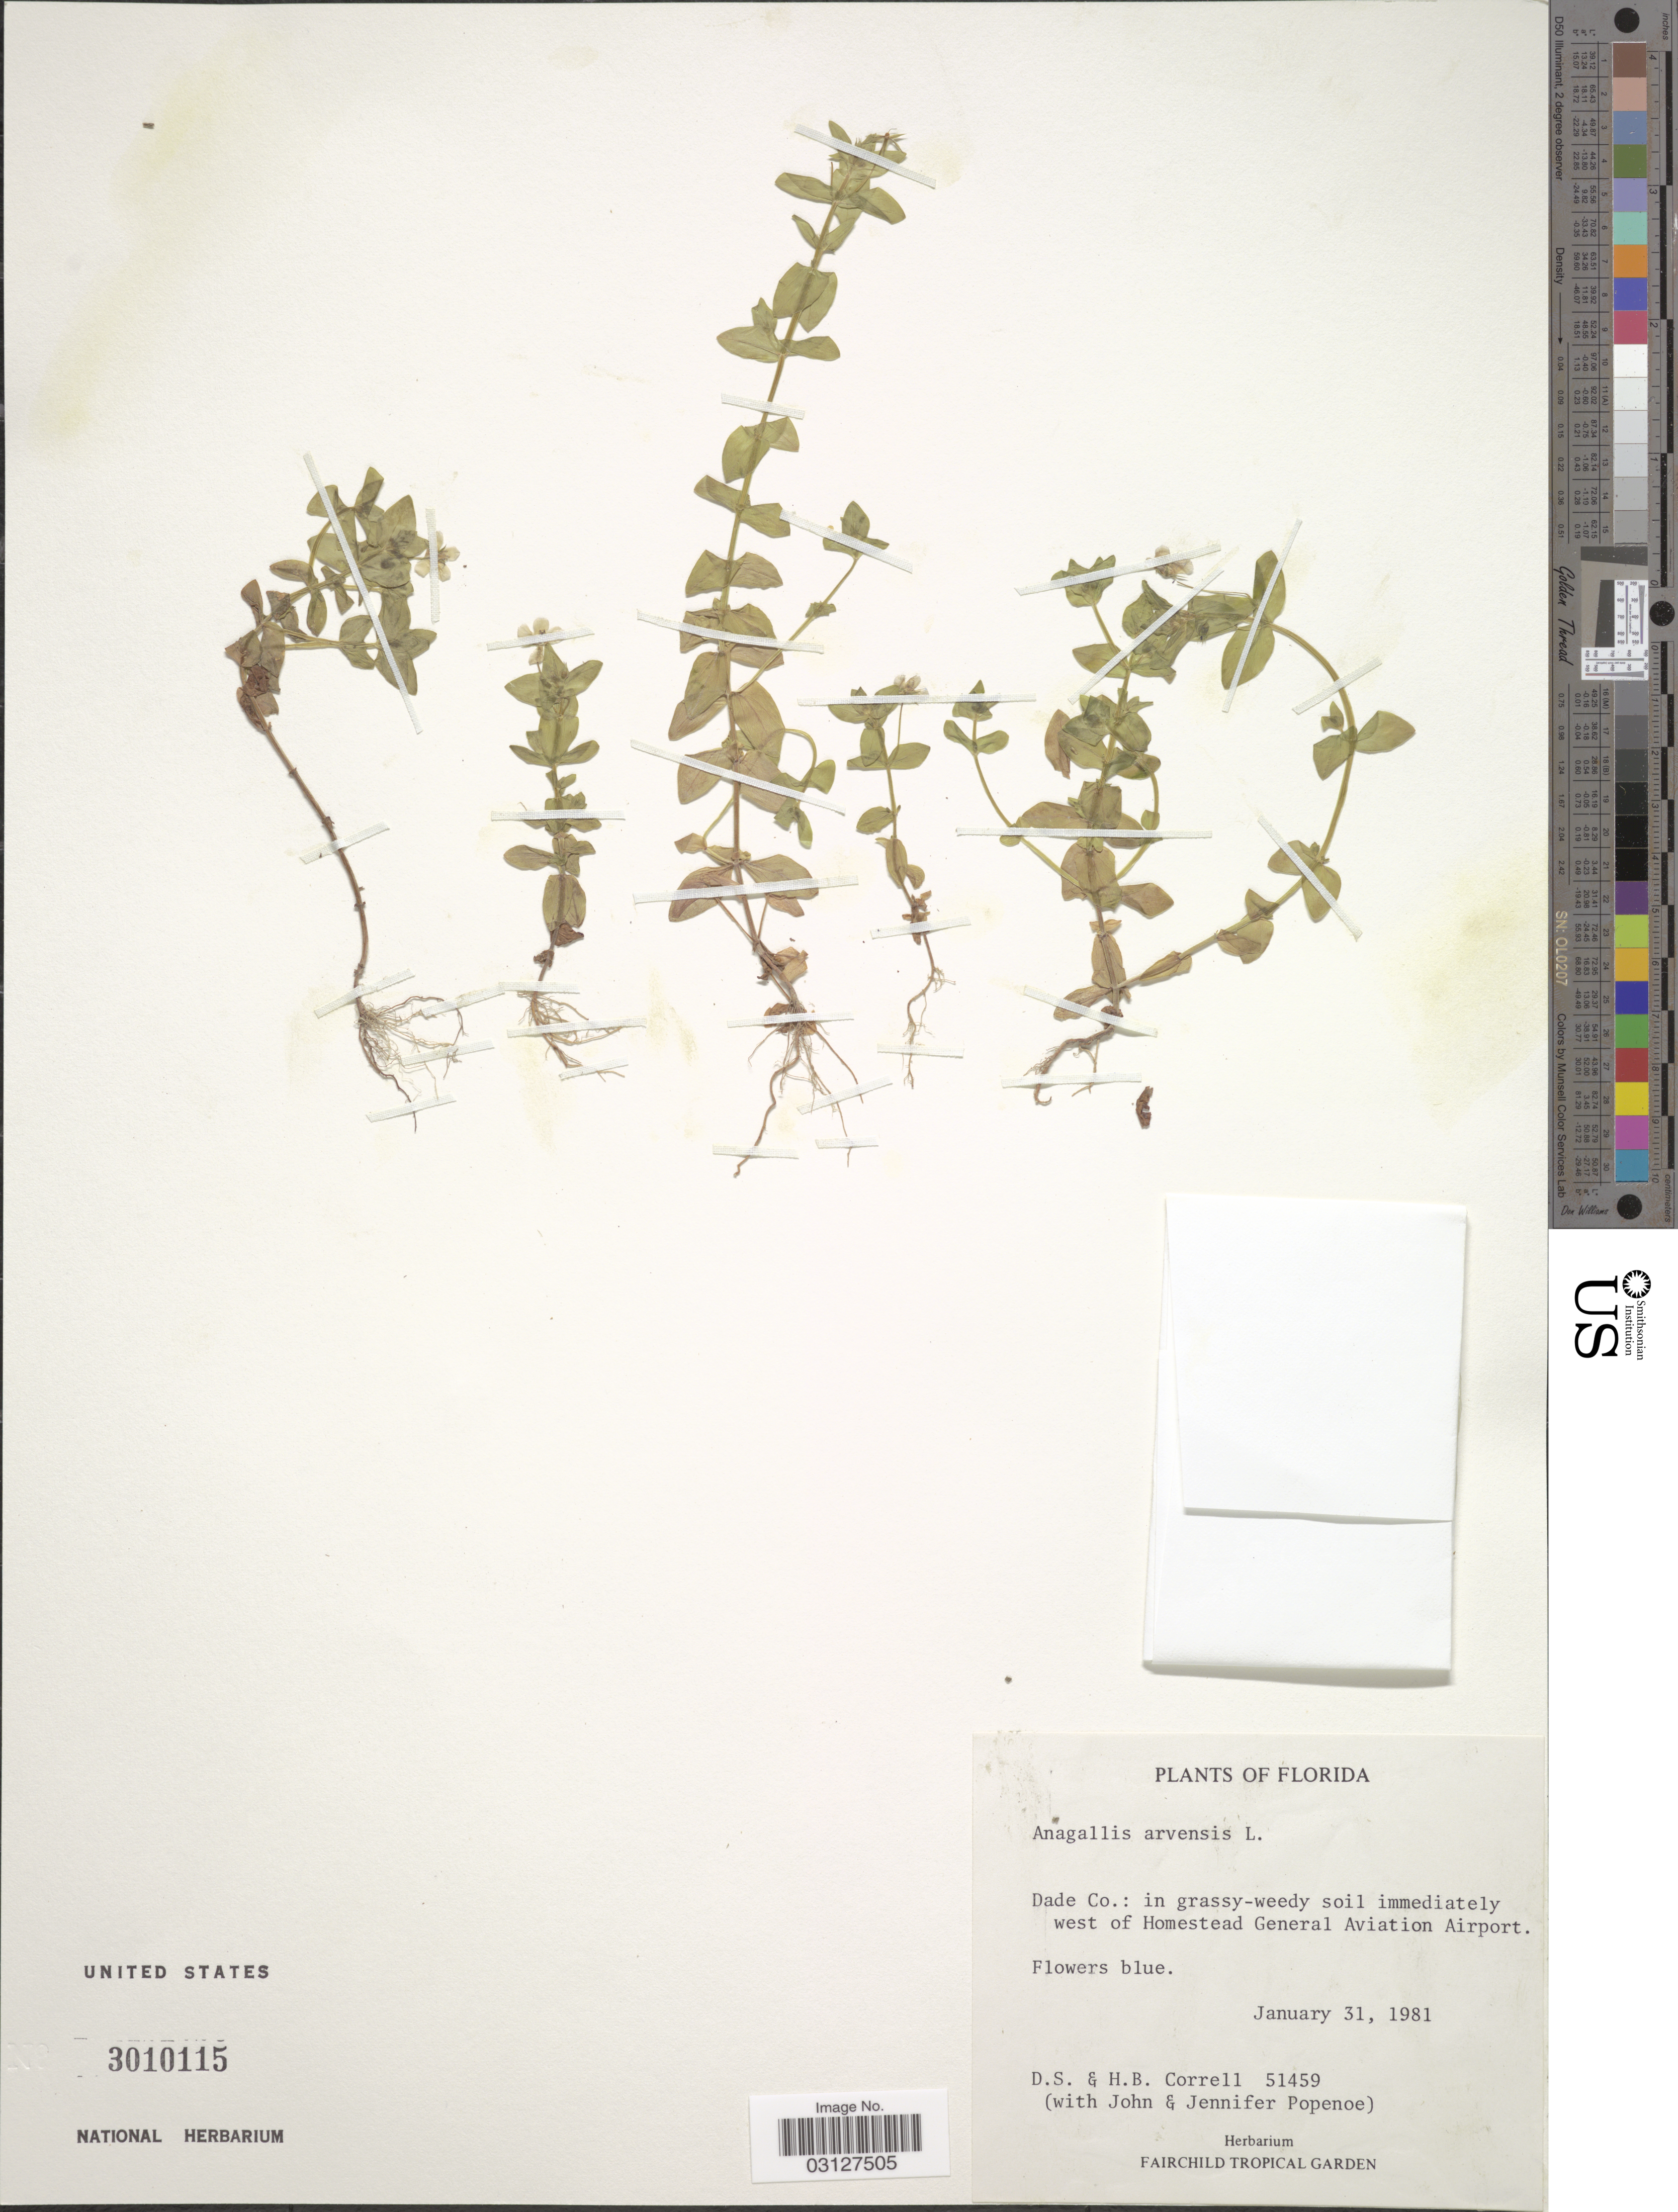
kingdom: Plantae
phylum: Tracheophyta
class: Magnoliopsida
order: Ericales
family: Primulaceae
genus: Anagallis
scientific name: Anagallis arvensis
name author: L.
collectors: D. S. Correll, H. Correll, J. Popenoe & J. Popenoe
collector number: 51459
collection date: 1981-01-31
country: United States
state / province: Florida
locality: Dade Co.: in grassy-weedy soil immediately west of Homestead General Aviation Airport.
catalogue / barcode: US 3010115